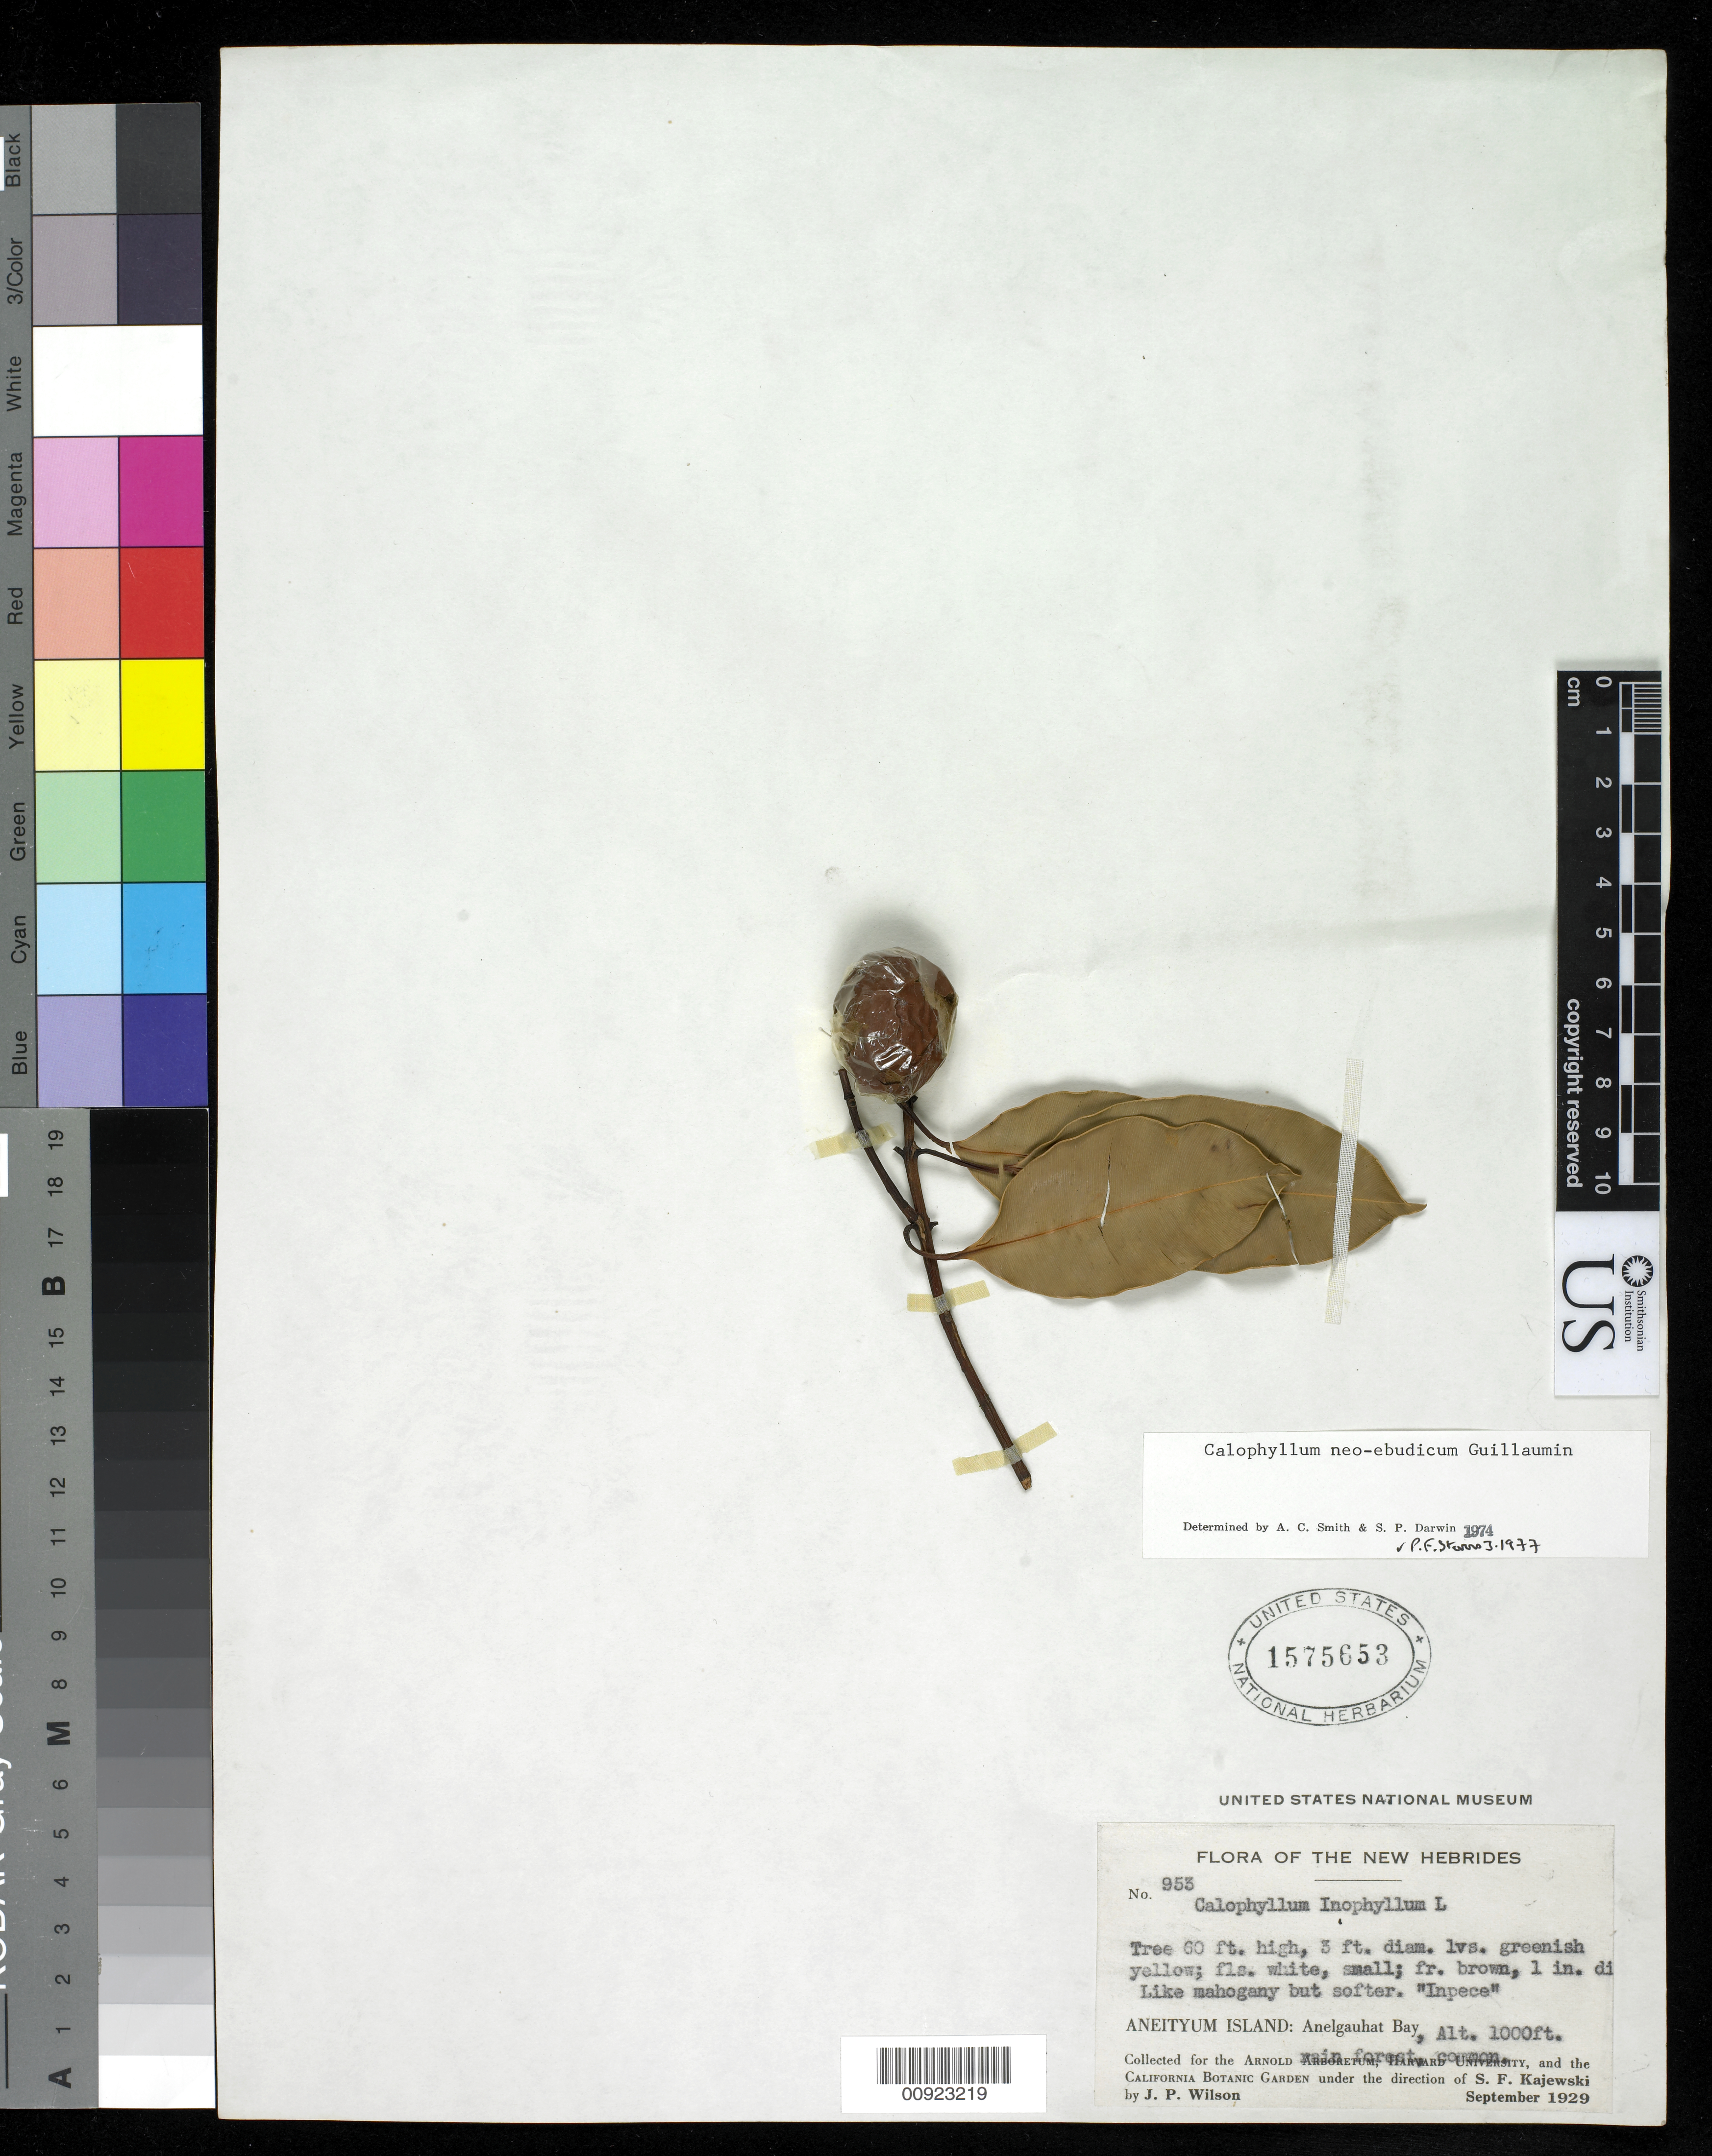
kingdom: Plantae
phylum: Tracheophyta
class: Magnoliopsida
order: Malpighiales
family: Calophyllaceae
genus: Calophyllum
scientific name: Calophyllum neoebudicum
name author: Guillaumin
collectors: J. P. Wilson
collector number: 953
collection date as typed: Sep 1929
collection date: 1929-09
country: Vanuatu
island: Anatom [Aneityum]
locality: Anelgauhat Bay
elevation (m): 305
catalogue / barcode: US 1575653